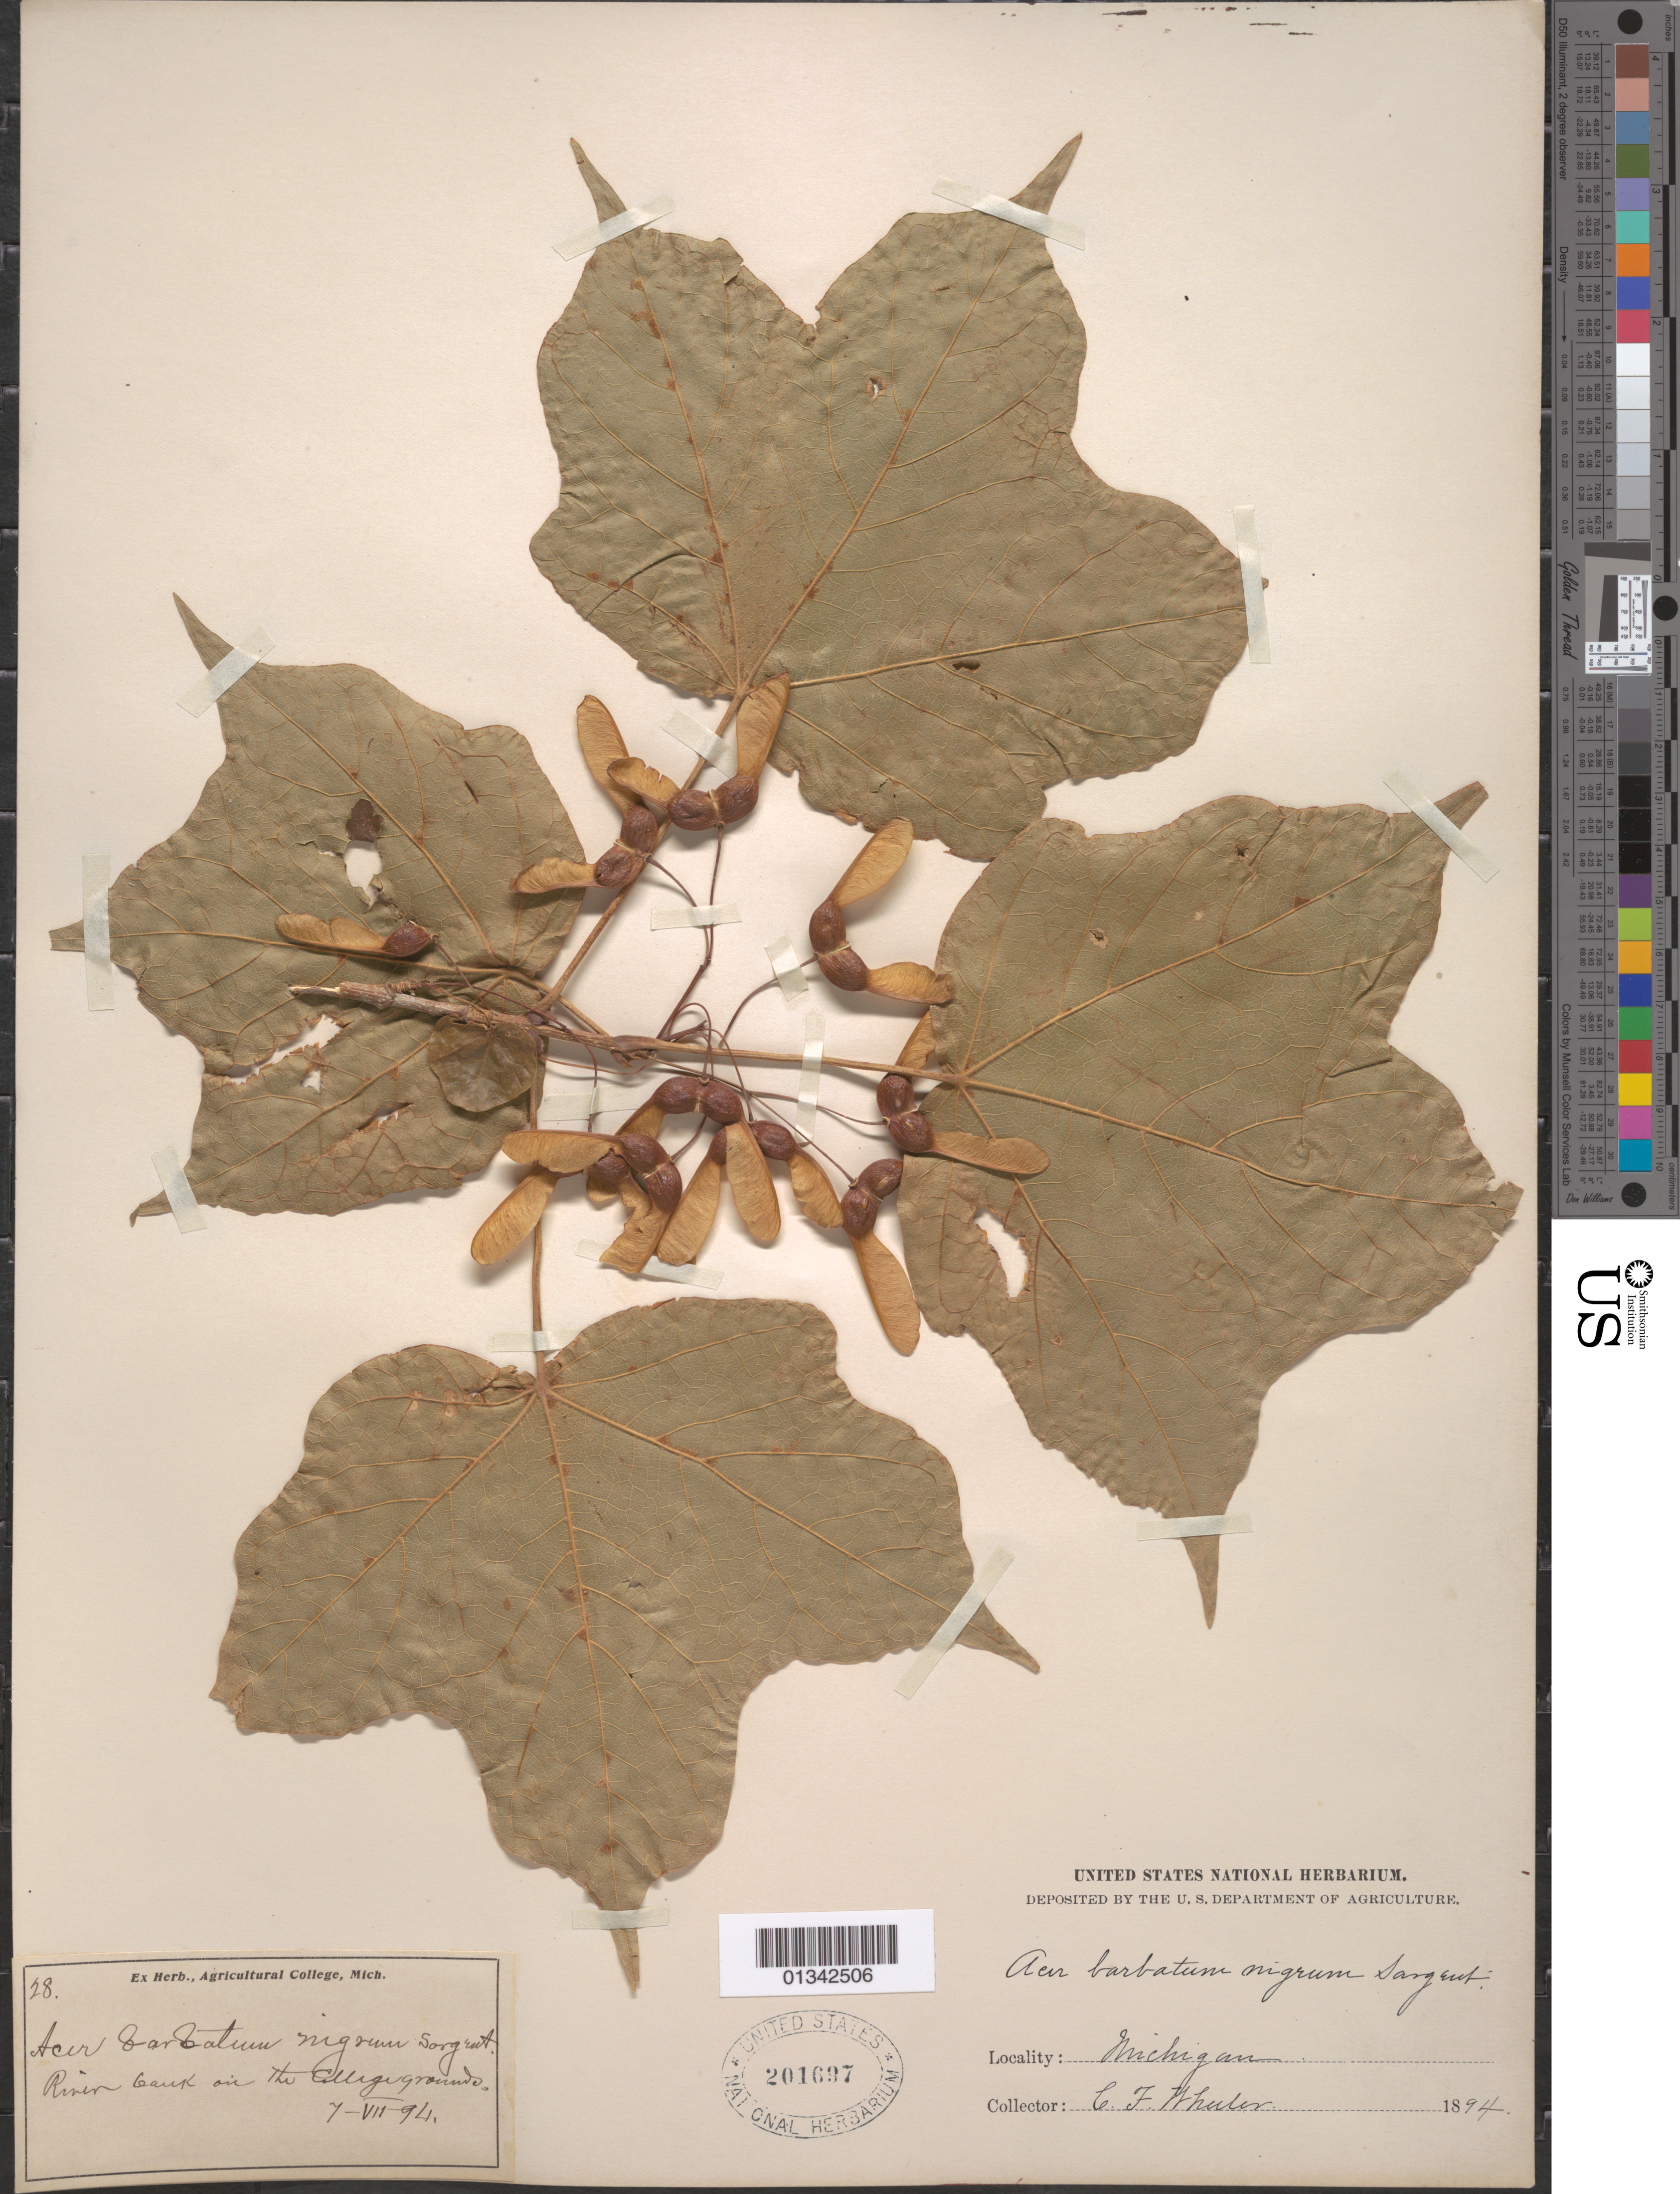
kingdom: Plantae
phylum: Tracheophyta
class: Magnoliopsida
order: Sapindales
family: Sapindaceae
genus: Acer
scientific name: Acer saccharum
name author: Marshall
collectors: C. Wheeler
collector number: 28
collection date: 1894-07-07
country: United States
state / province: Michigan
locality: Agricultural College, river bank on the college grounds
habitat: River bank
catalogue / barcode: US 201697